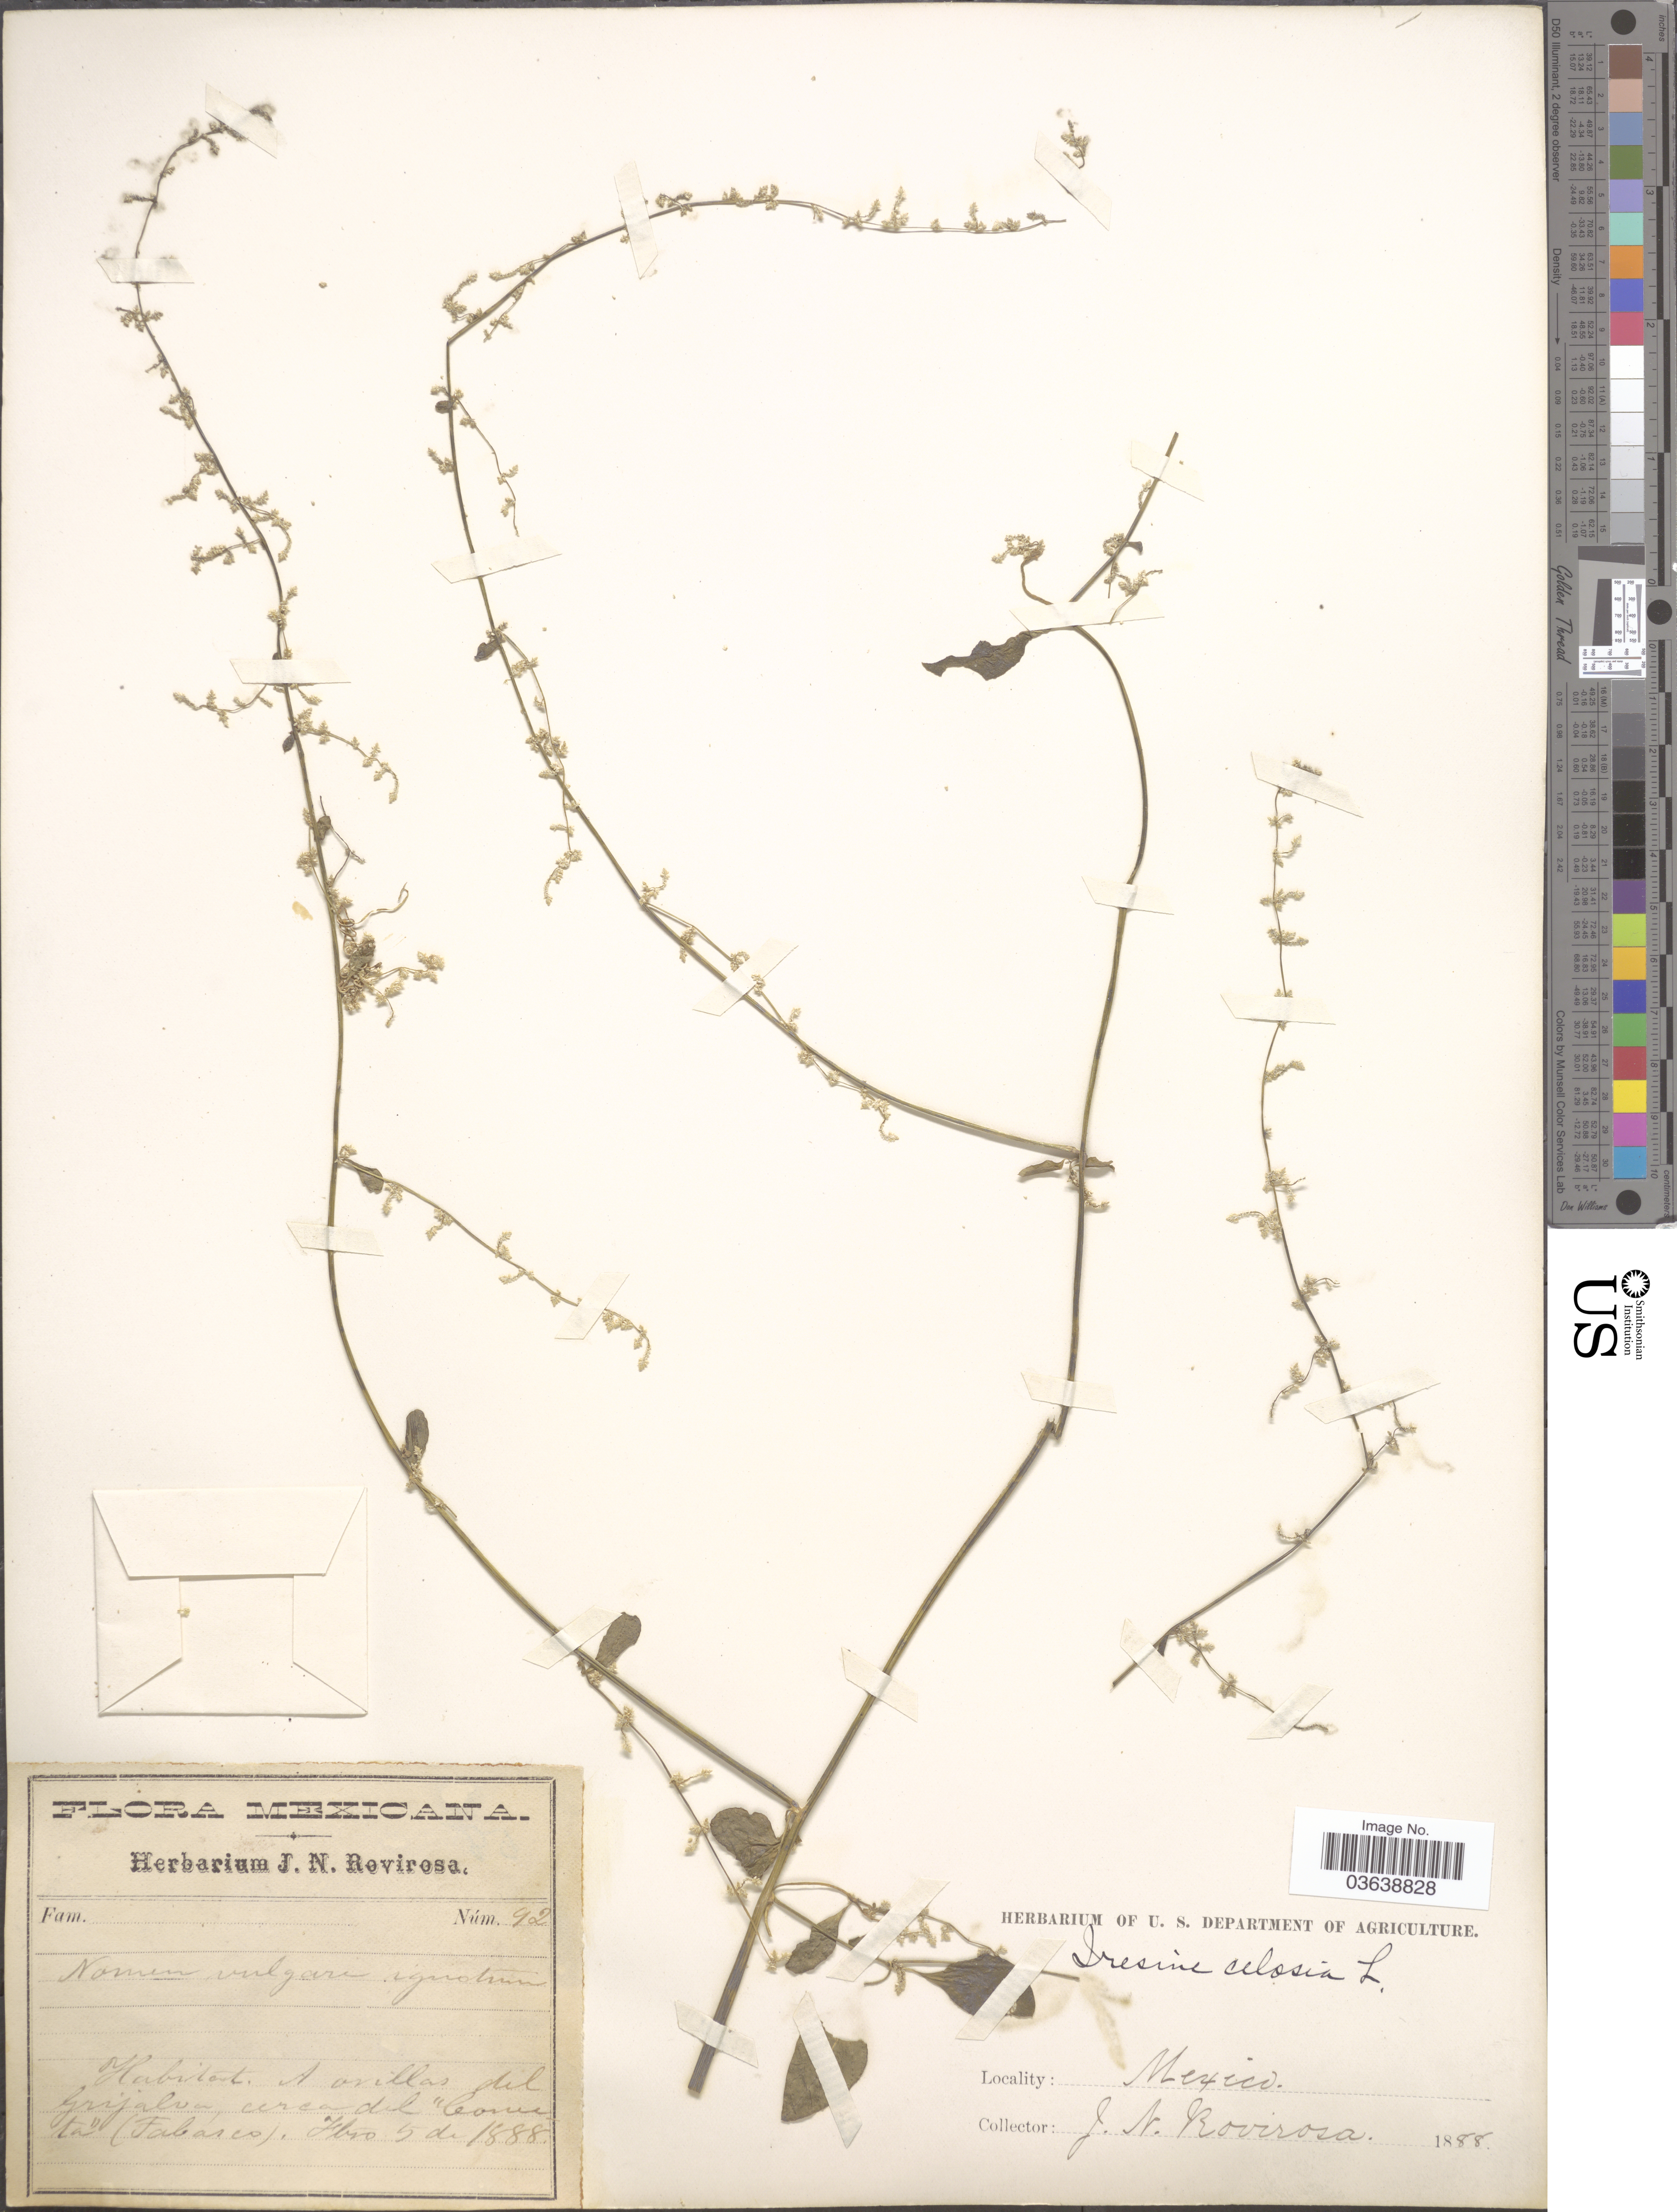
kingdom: Plantae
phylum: Tracheophyta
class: Magnoliopsida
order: Caryophyllales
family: Amaranthaceae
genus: Iresine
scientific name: Iresine celosia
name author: L.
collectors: J. N. Rovirosa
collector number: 92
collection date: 1888-02-05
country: Mexico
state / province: Tabasco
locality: A orillas del Grijalva, cerca del "Cometa".